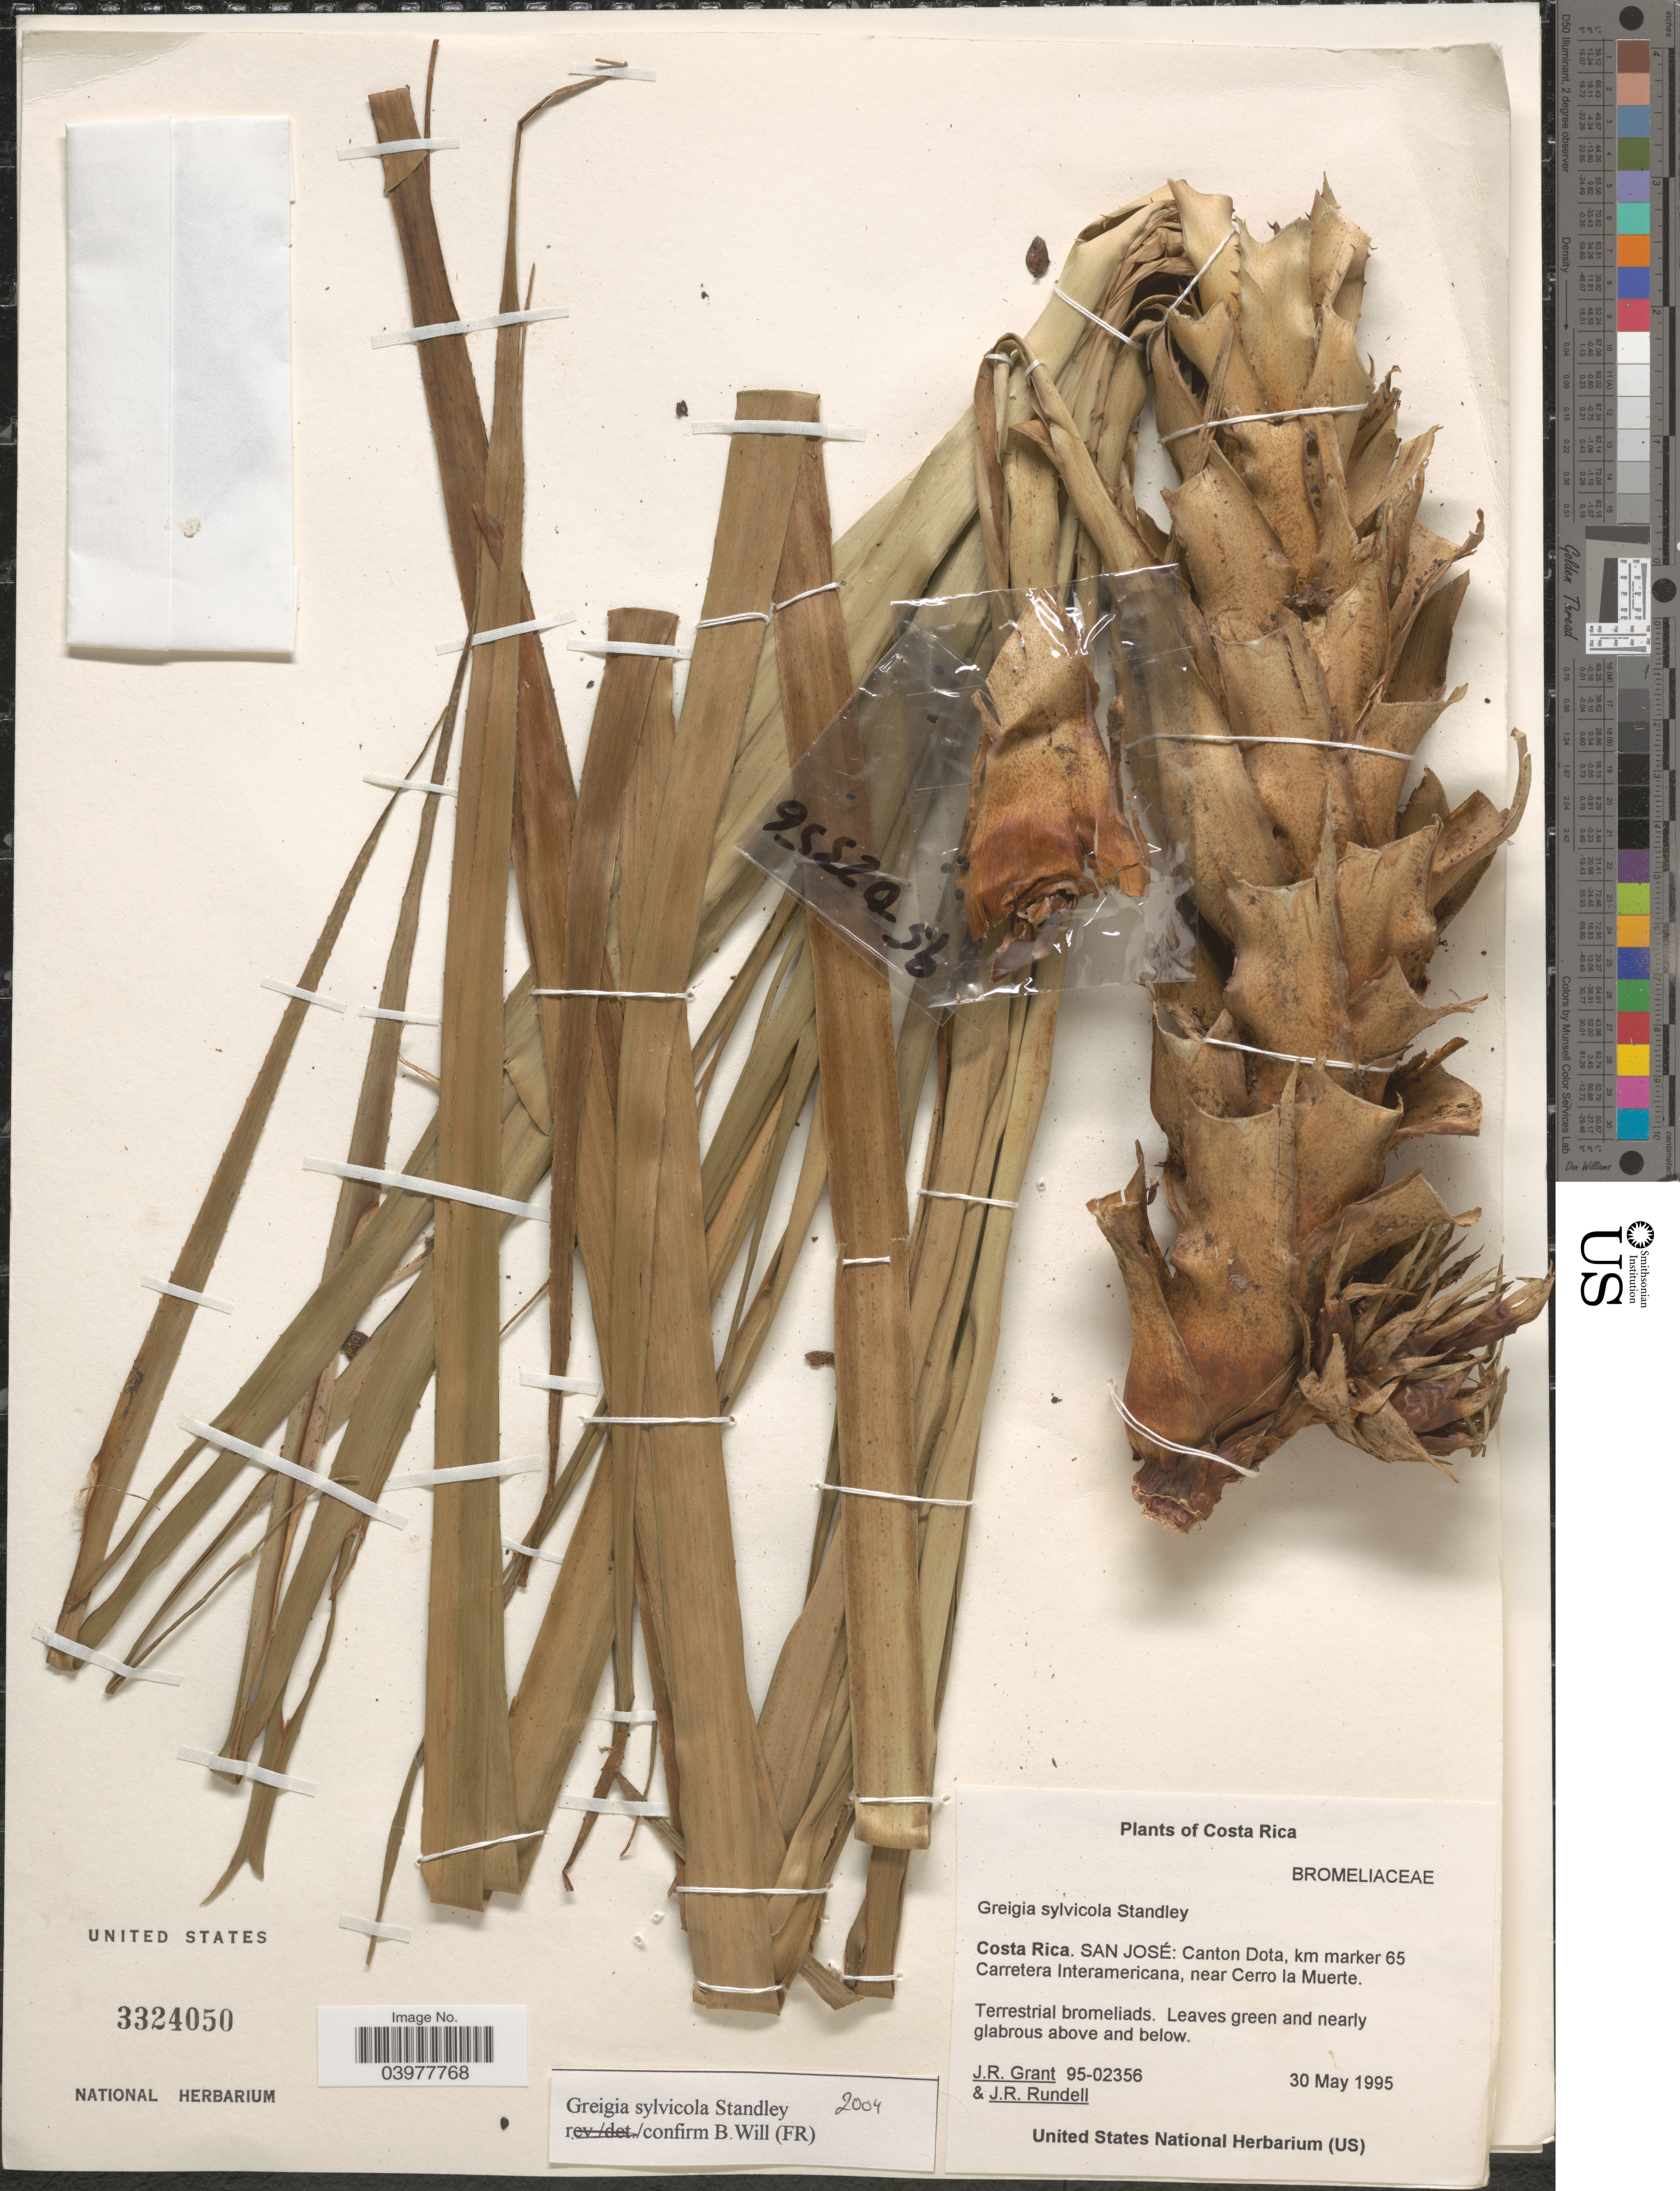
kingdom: Plantae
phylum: Tracheophyta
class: Liliopsida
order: Poales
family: Bromeliaceae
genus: Greigia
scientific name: Greigia sylvicola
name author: Standl.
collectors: J. Grant & J. R. Rundell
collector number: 95-02356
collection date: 1995-05-30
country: Costa Rica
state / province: San José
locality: Canton Dota, km marker 65 Carretera Interamericana, near Cerro la Muerte.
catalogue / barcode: US 3324050